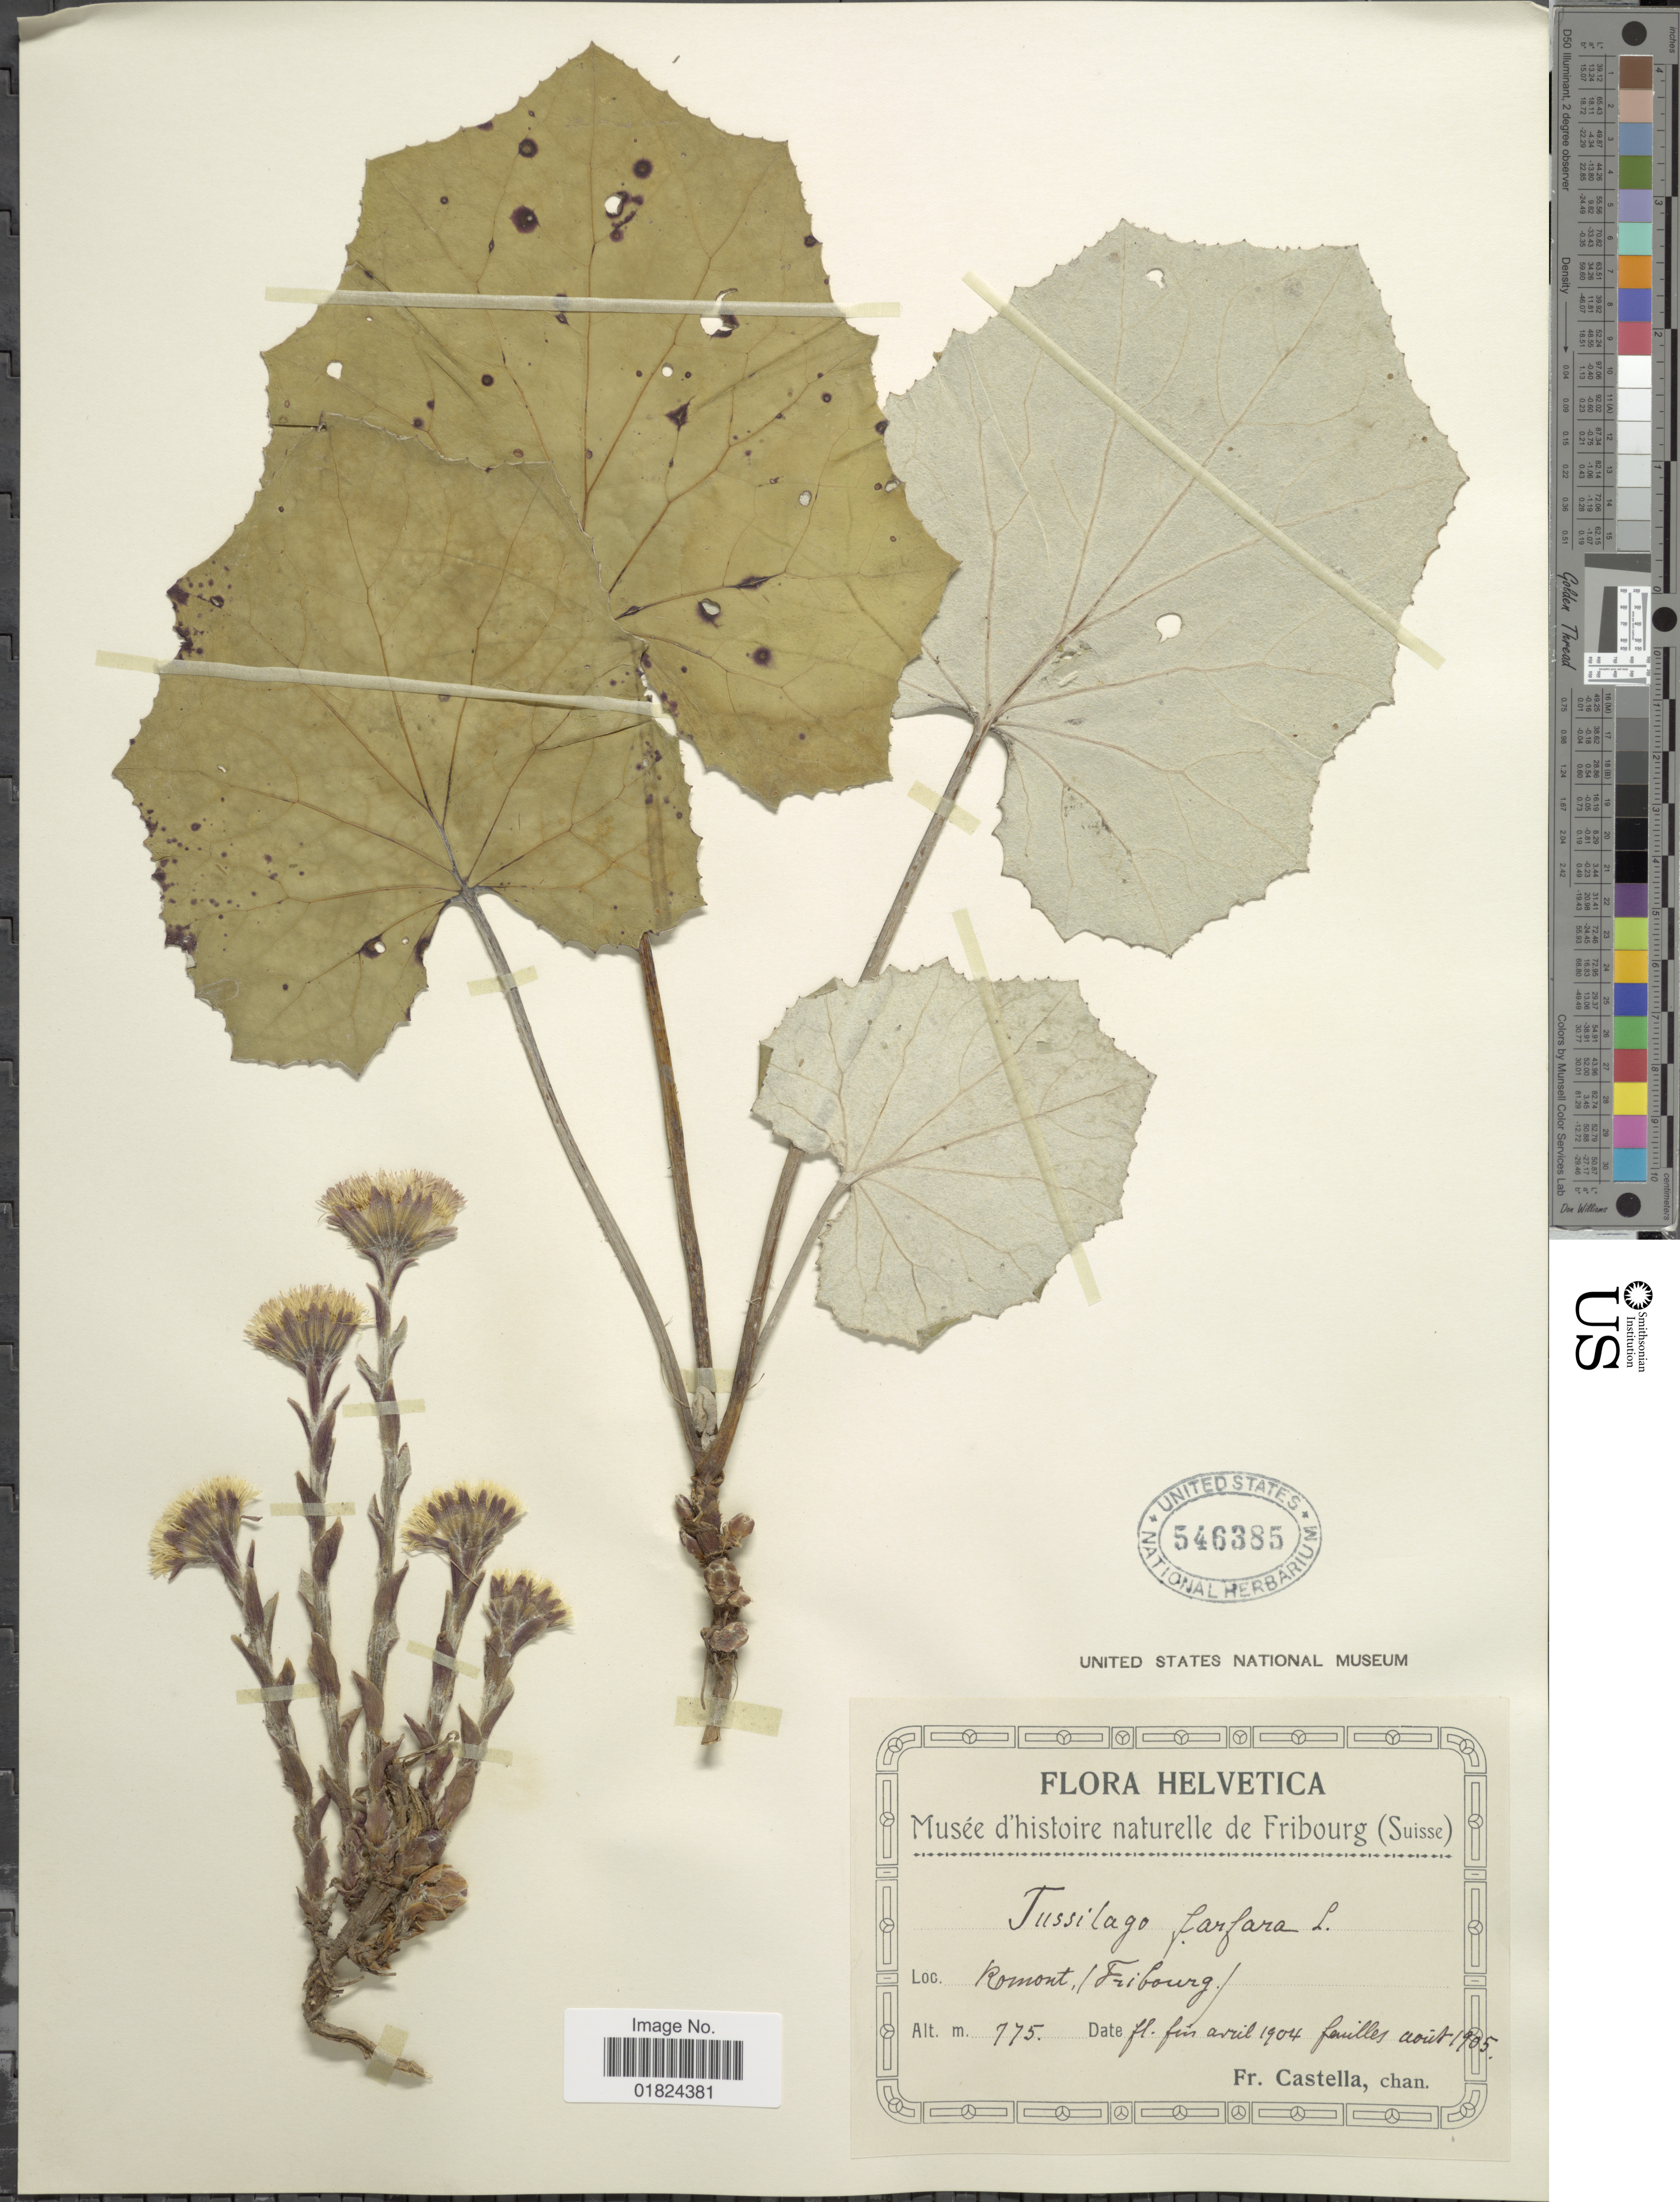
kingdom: Plantae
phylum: Tracheophyta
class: Magnoliopsida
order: Asterales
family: Asteraceae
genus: Tussilago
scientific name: Tussilago farfara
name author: L.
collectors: Fr. Castella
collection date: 1904-04/1905-08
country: Switzerland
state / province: Fribourg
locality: Romont, Helvetica.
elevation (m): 775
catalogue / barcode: US 546385